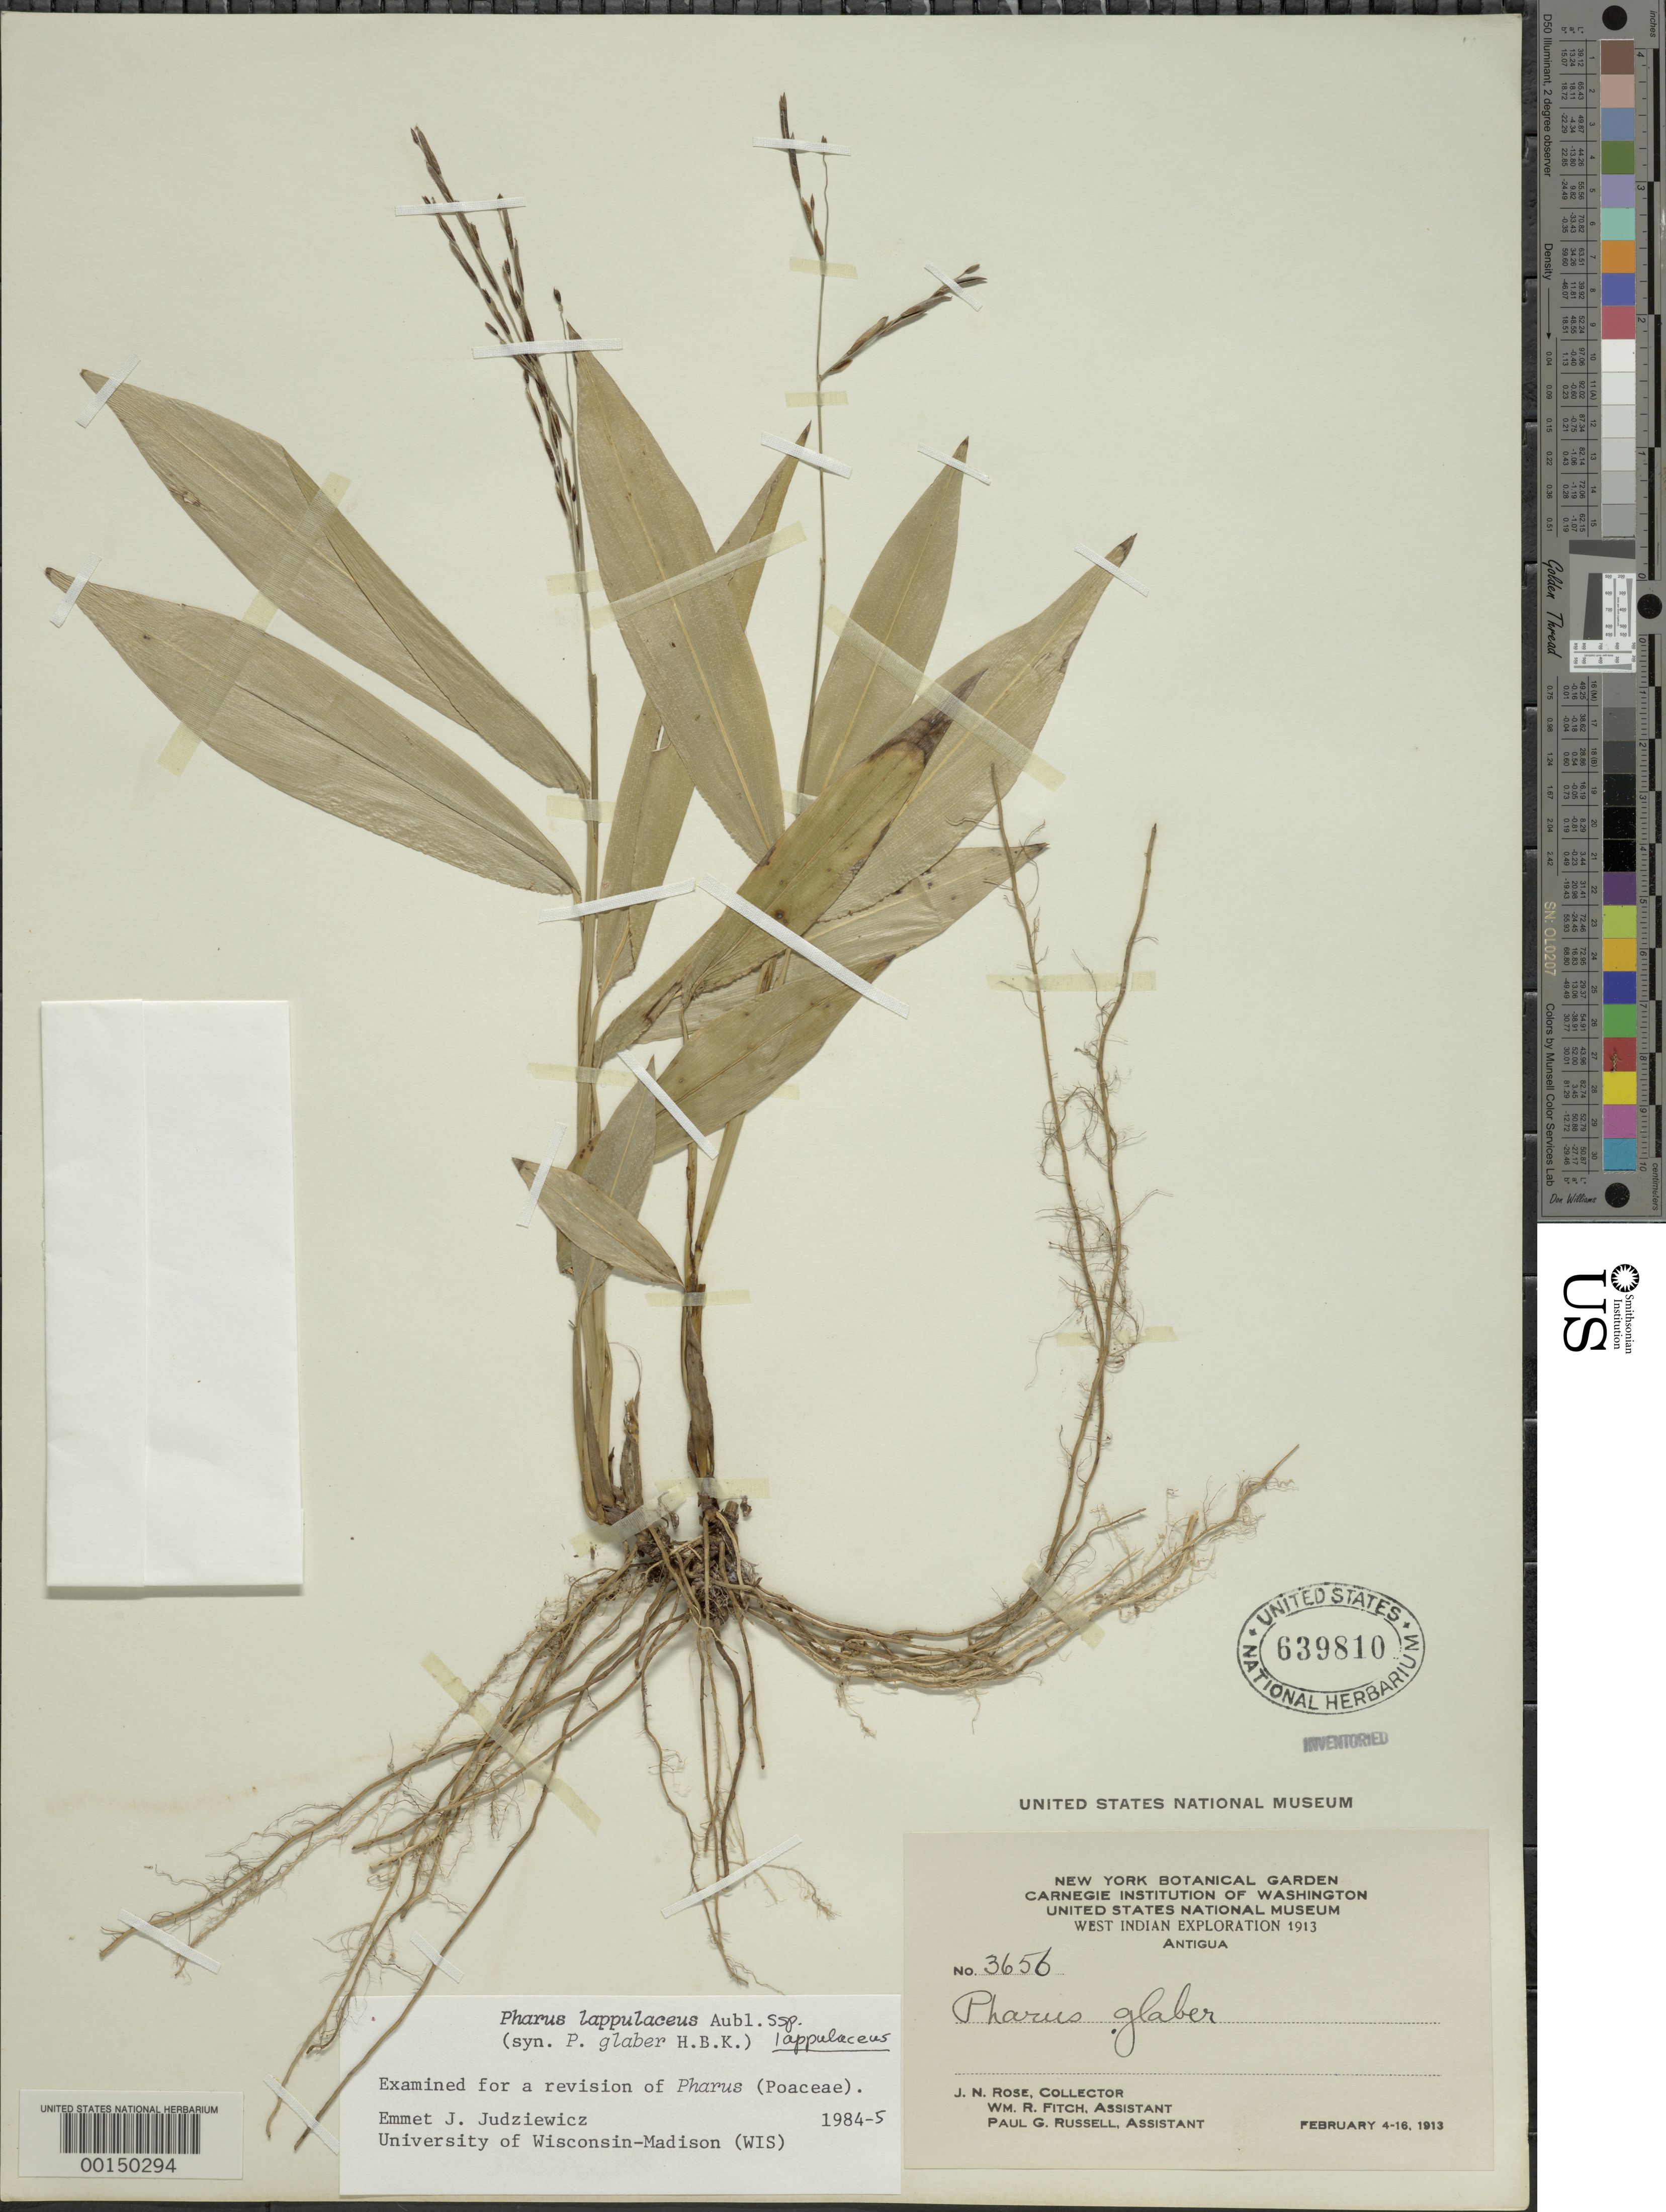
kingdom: Plantae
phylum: Tracheophyta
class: Liliopsida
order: Poales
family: Poaceae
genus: Pharus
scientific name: Pharus lappulaceus subsp. lappulaceus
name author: Aubl.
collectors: J. N. Rose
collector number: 3656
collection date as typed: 04 Feb 1913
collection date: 1913-02-04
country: Antigua and Barbuda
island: Antigua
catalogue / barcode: US 639810